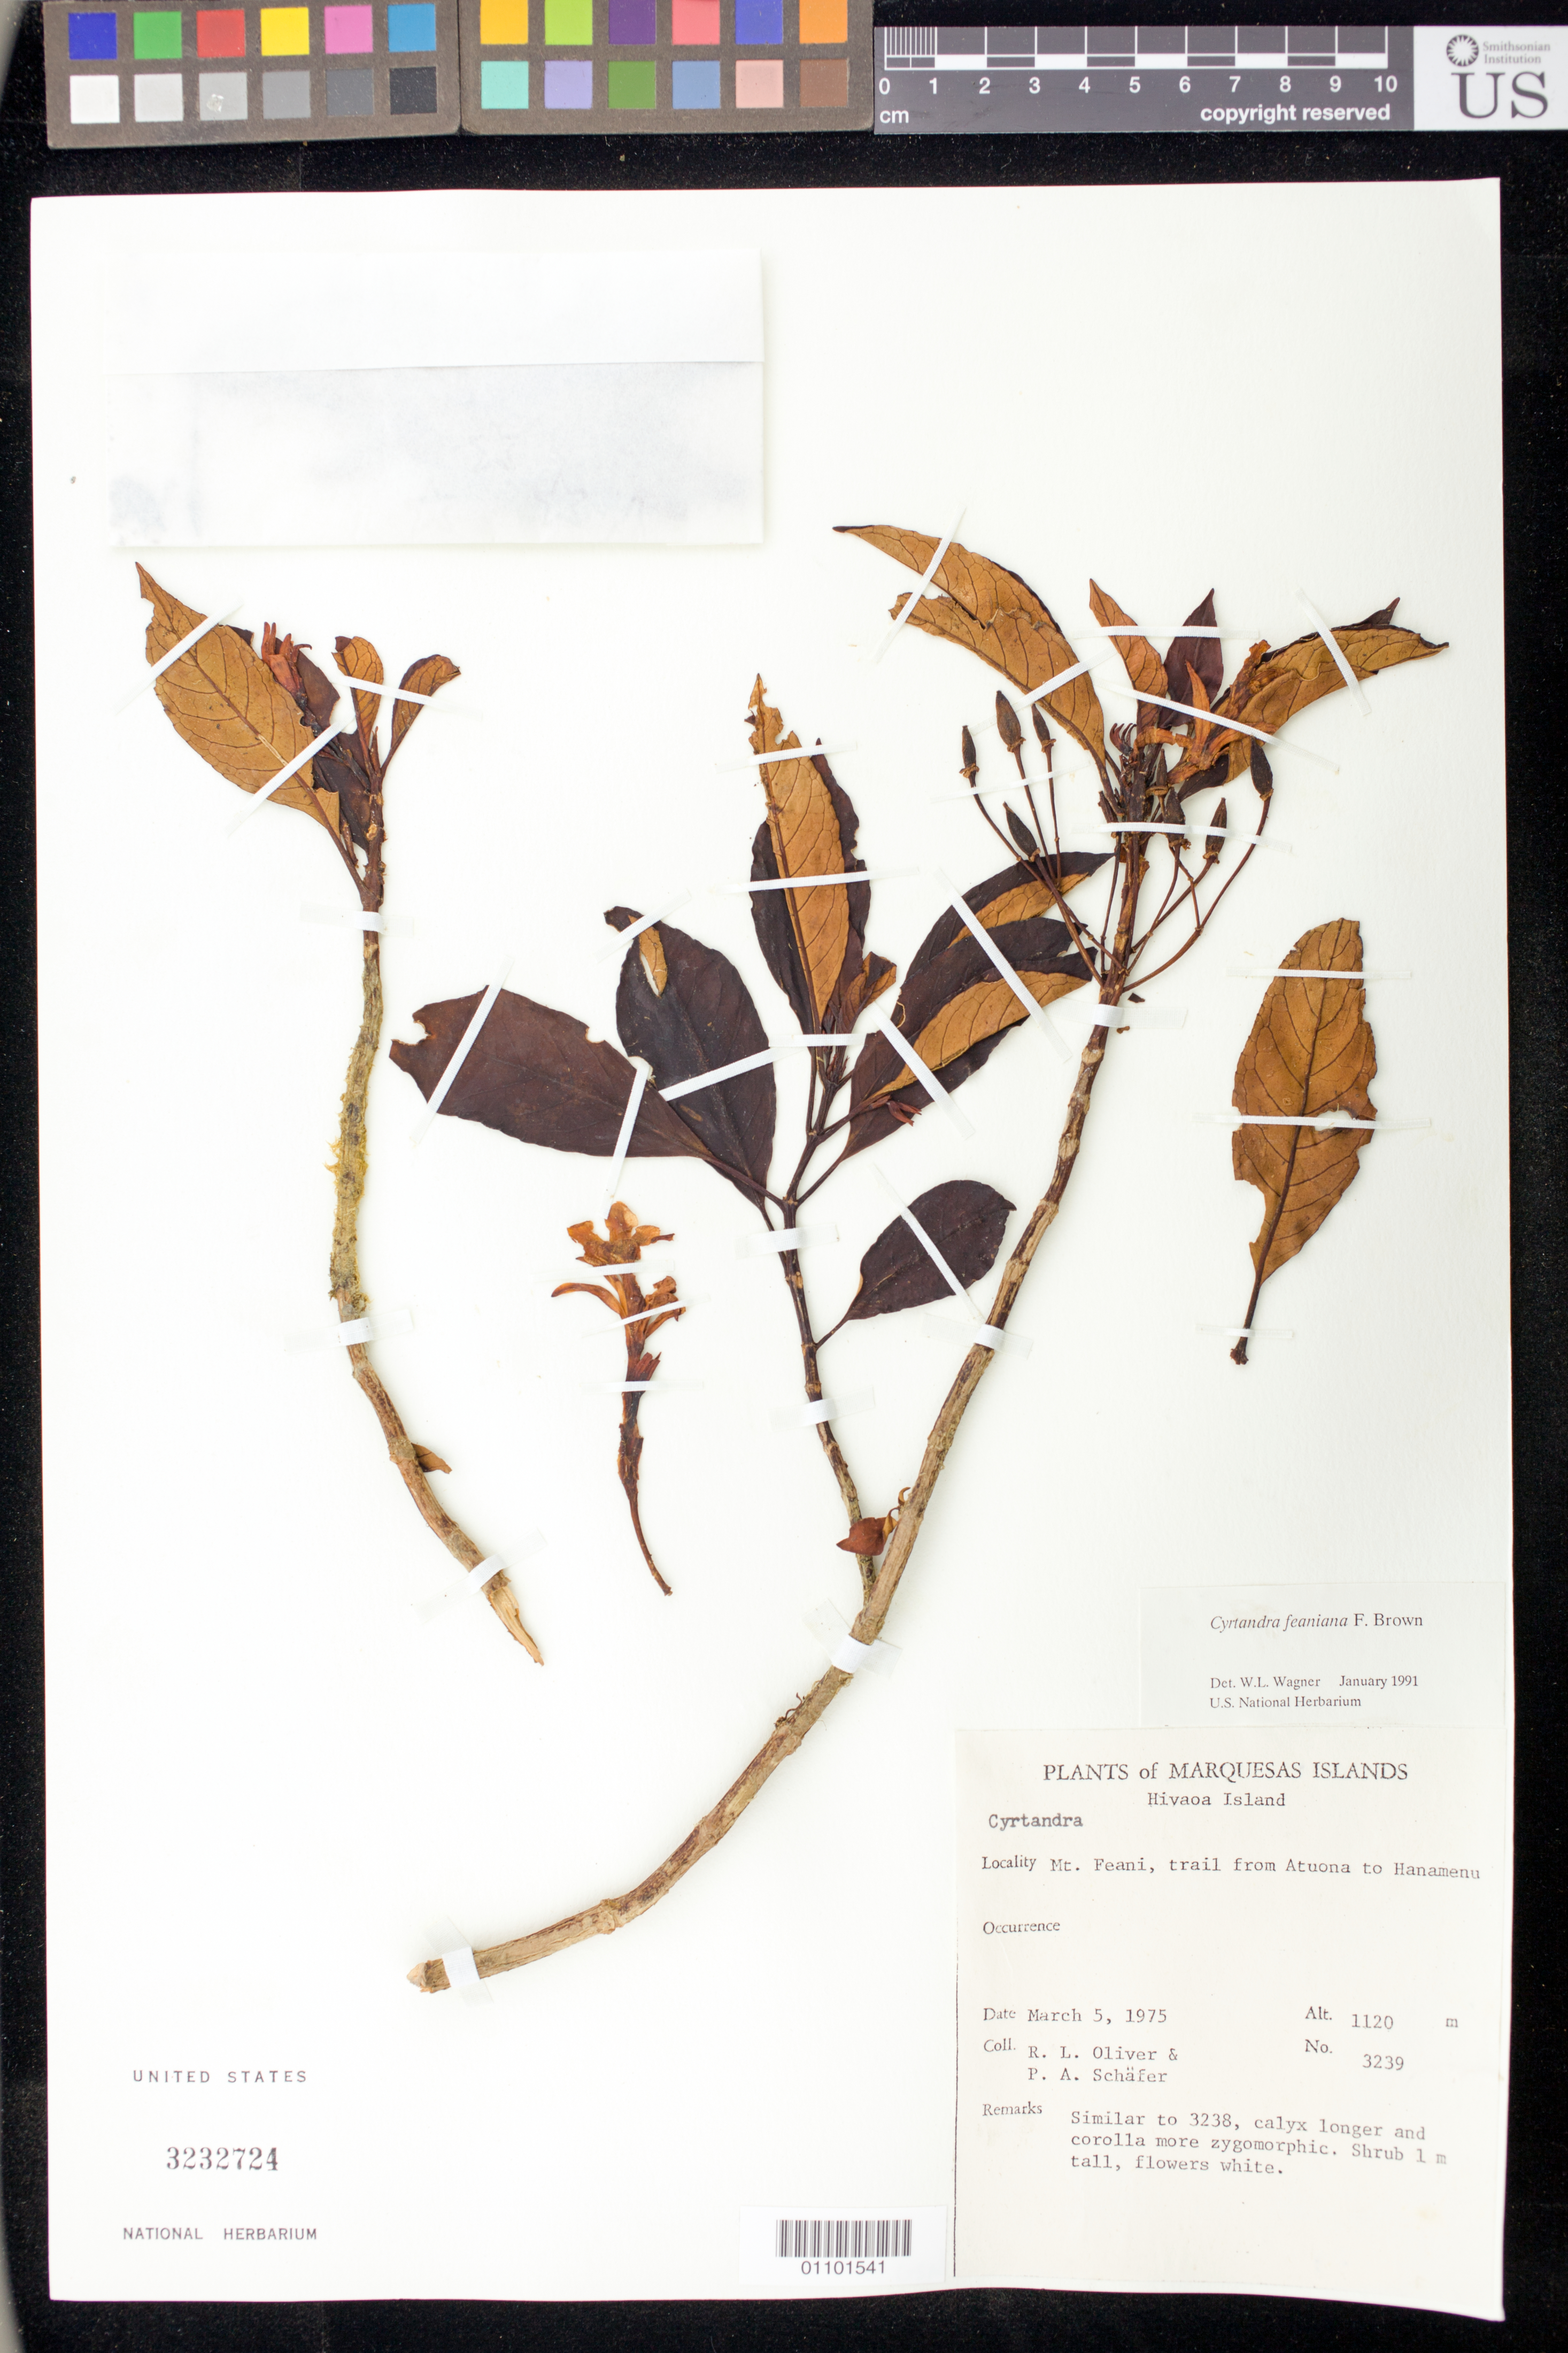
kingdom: Plantae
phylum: Tracheophyta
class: Magnoliopsida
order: Lamiales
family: Gesneriaceae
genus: Cyrtandra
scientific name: Cyrtandra feaniana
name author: F. Br.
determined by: Wagner, W. L., (BOT), Smithsonian Institution - National Museum of Natural History (UNITED STATES)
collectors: R. L. Oliver & P. A. Schäfer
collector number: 3239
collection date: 1975-03-05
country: French Polynesia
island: Hiva Oa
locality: Mt. Feani, trail from Atuona to Hanamenu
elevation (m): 1120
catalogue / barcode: US 3232724